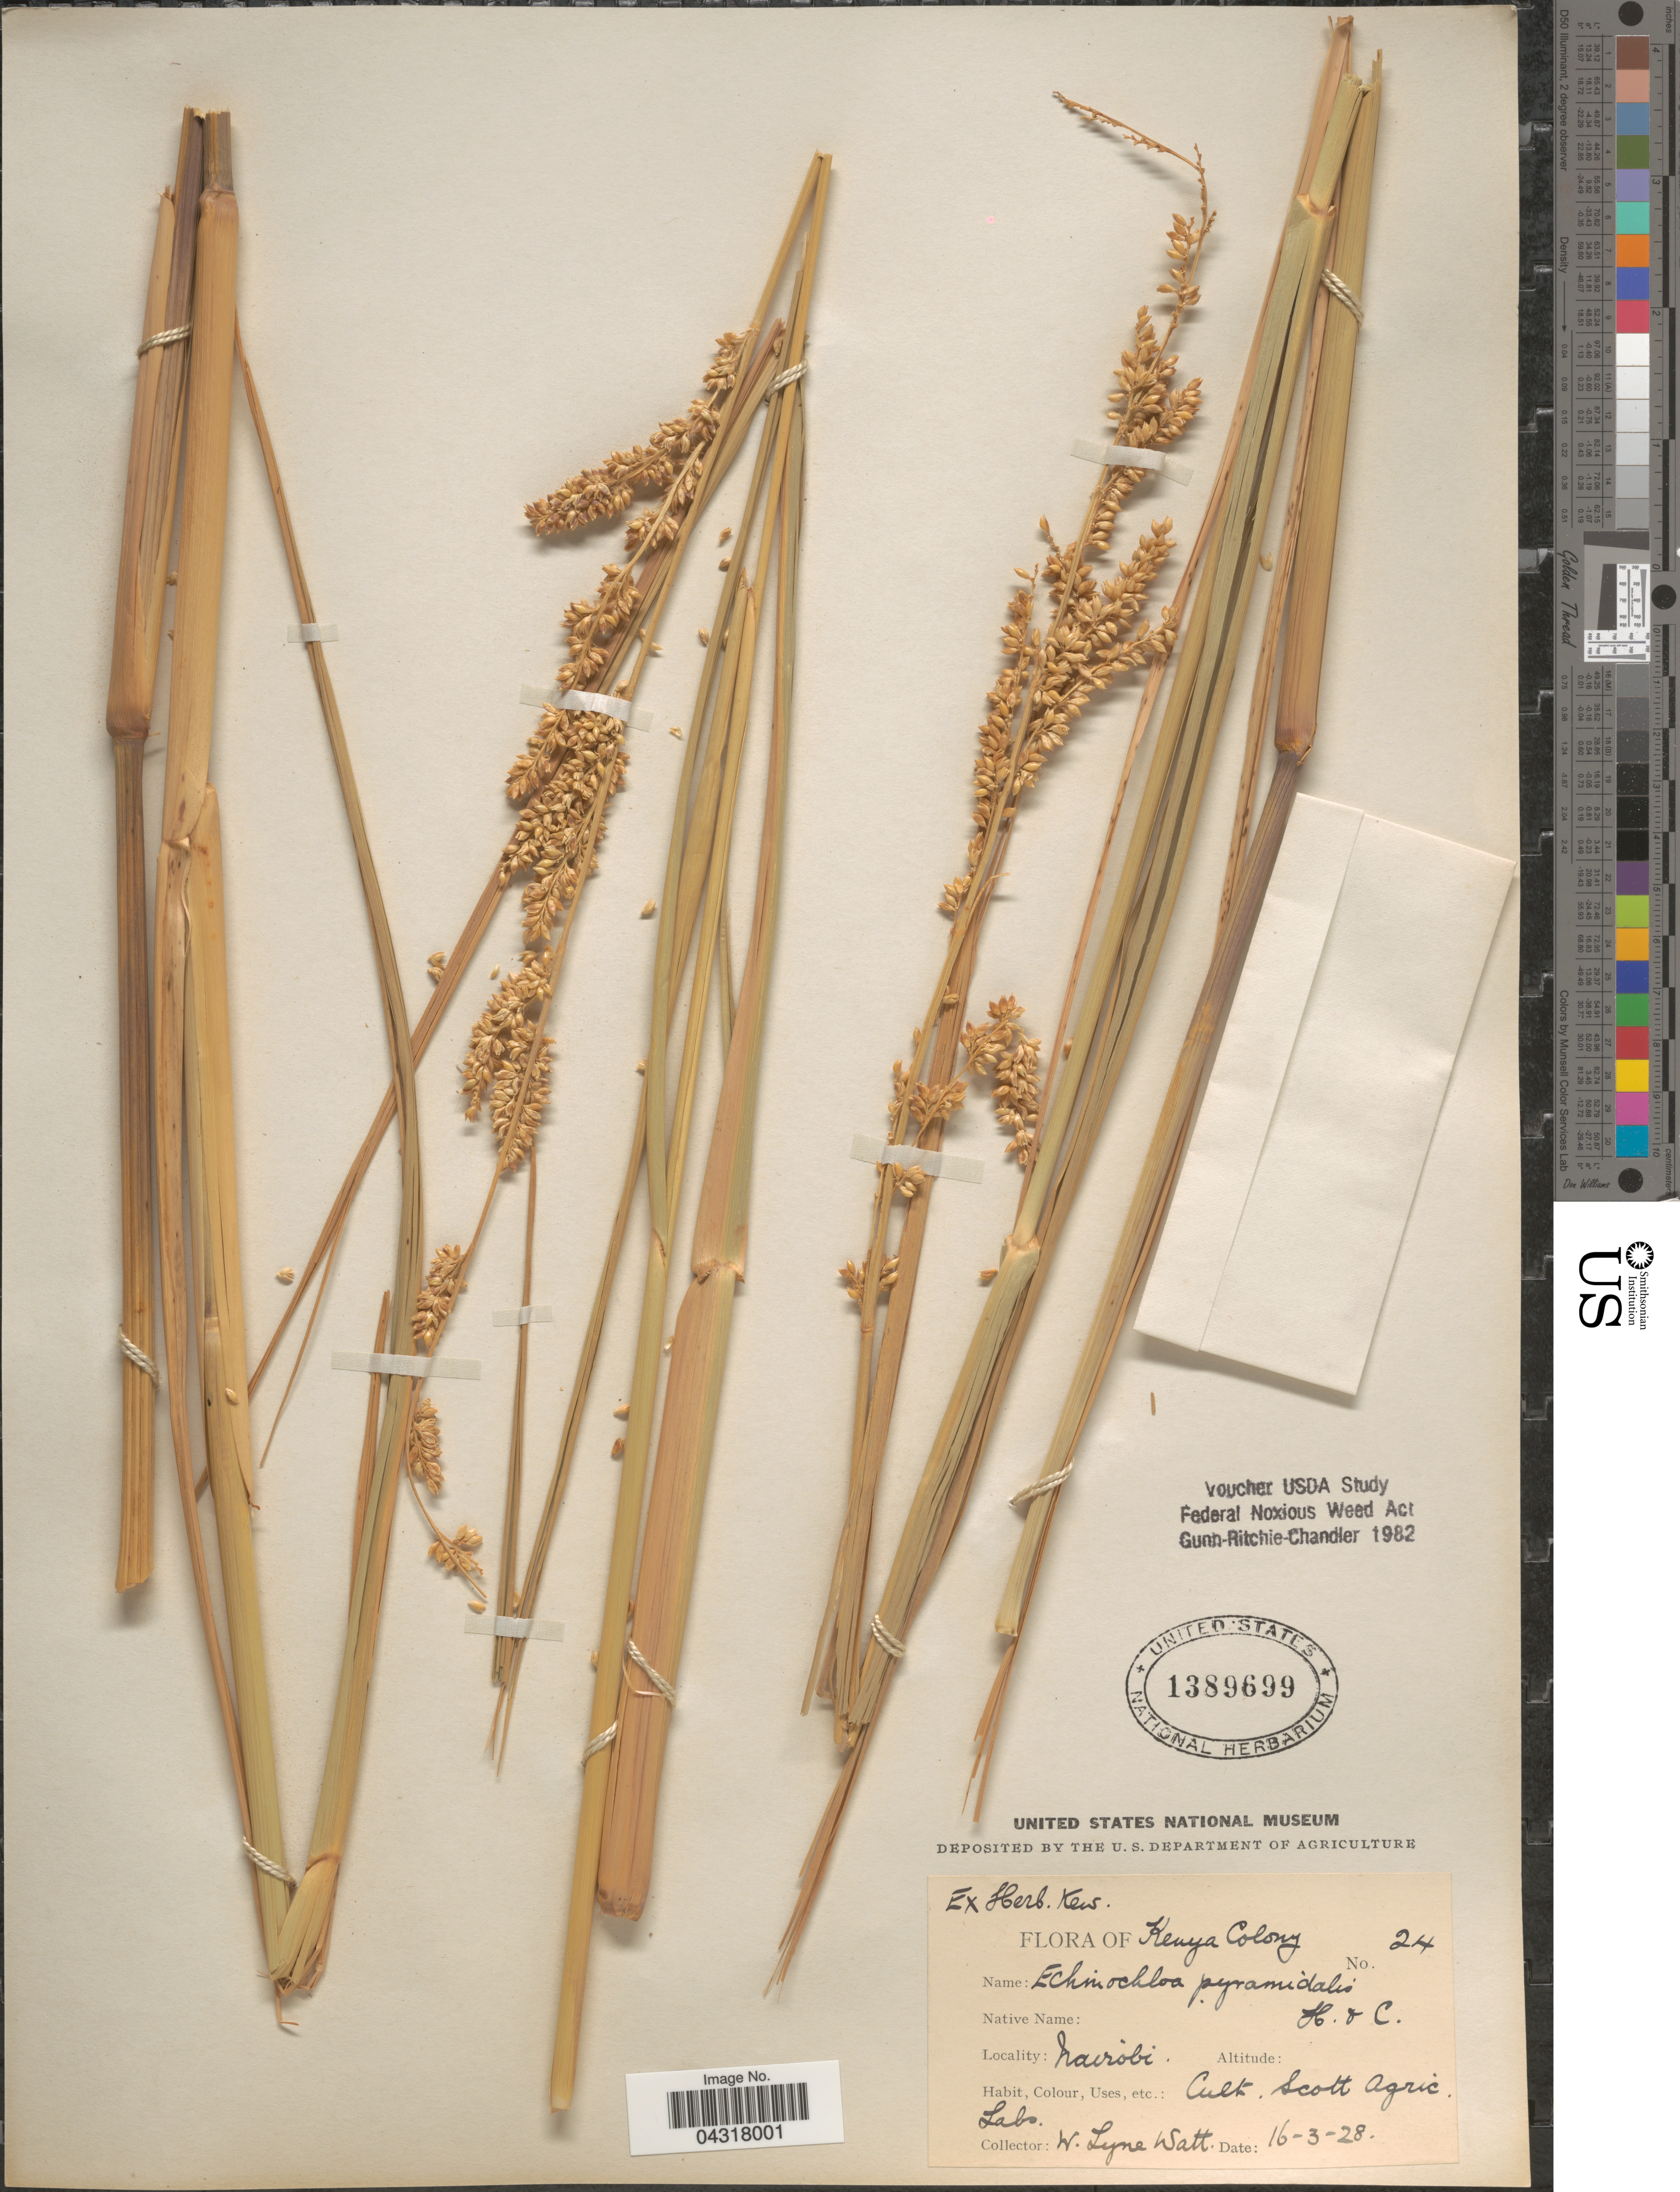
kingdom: Plantae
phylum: Tracheophyta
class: Liliopsida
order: Poales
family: Poaceae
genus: Echinochloa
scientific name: Echinochloa pyramidalis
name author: (Lam.) Hitchc. & Chase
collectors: W. Lyne-Watt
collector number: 24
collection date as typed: Transcribed d/m/y: 16/3/28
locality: Cult. Scott Agric. Labs.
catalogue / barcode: US 1389699